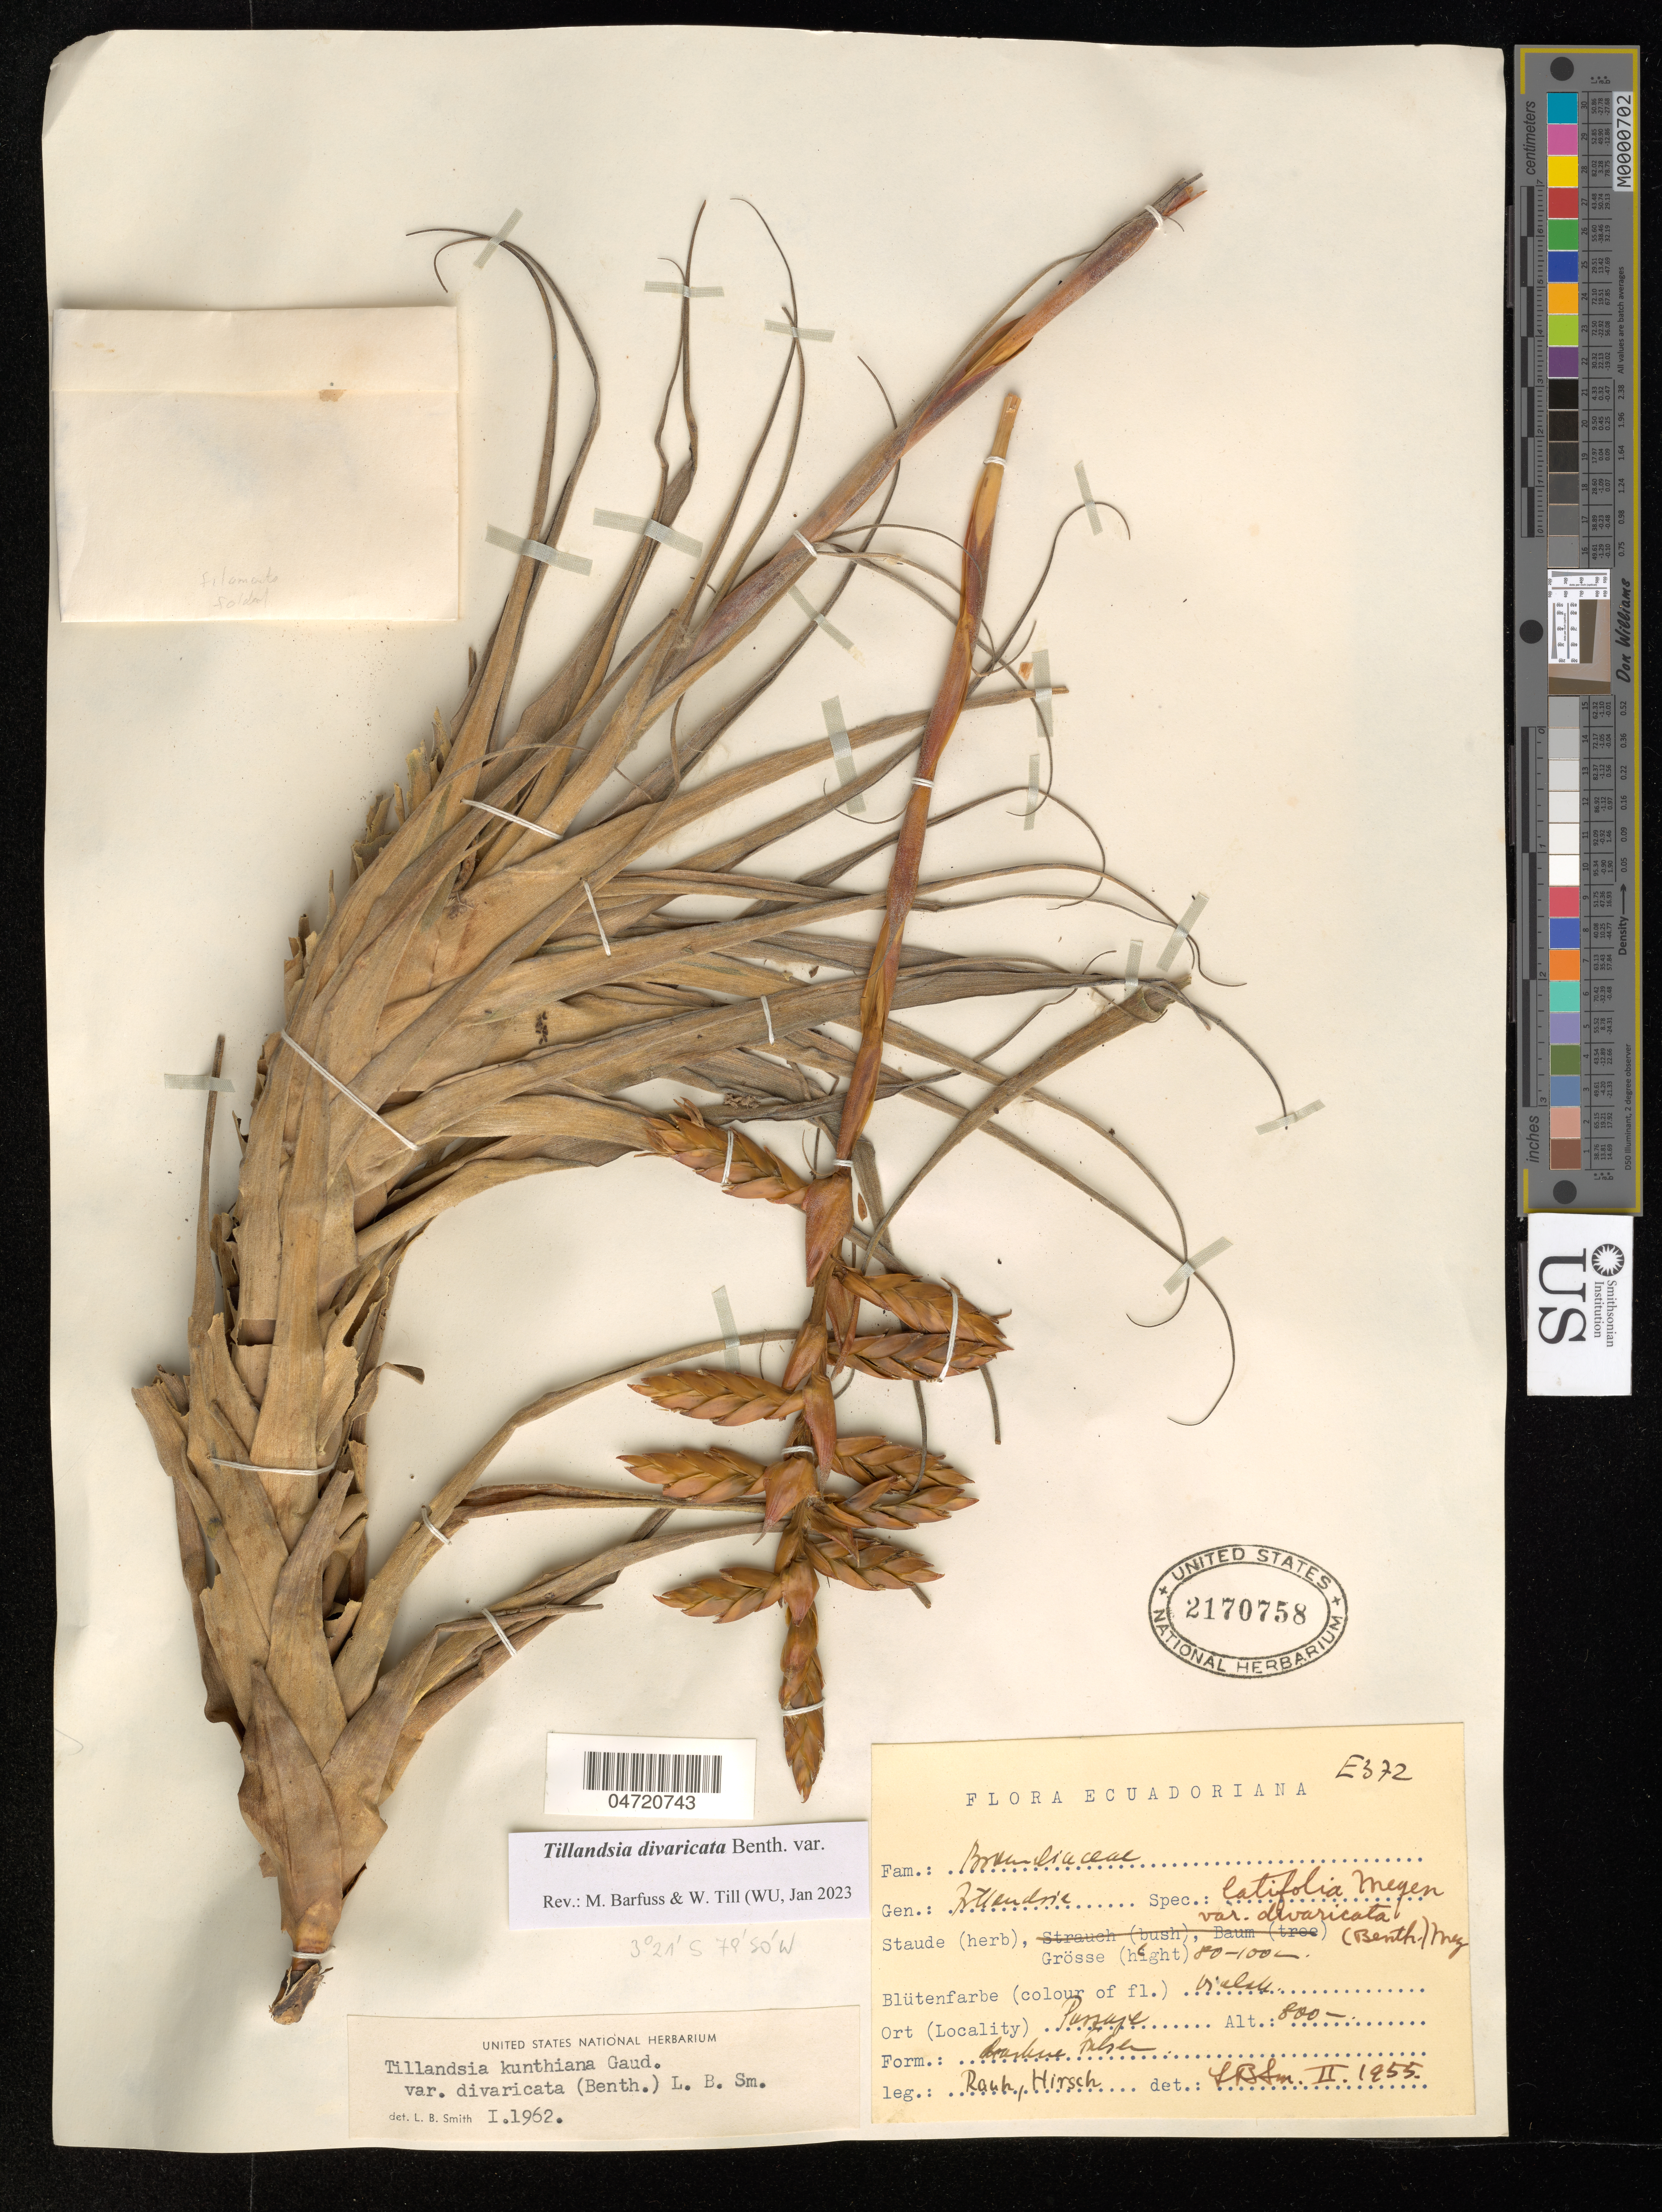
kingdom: Plantae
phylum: Tracheophyta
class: Liliopsida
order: Poales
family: Bromeliaceae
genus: Tillandsia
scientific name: Tillandsia divaricata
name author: Benth.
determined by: Barfuss, Michael H.; Till, W.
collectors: W. Rauh & G. Hirsch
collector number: E 372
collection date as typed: Transcribed d/m/y: 9/9/54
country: Ecuador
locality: Sta. Dominga. Ceja de la montaña. Ecuadoriana.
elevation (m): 1800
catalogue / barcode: US 2170758